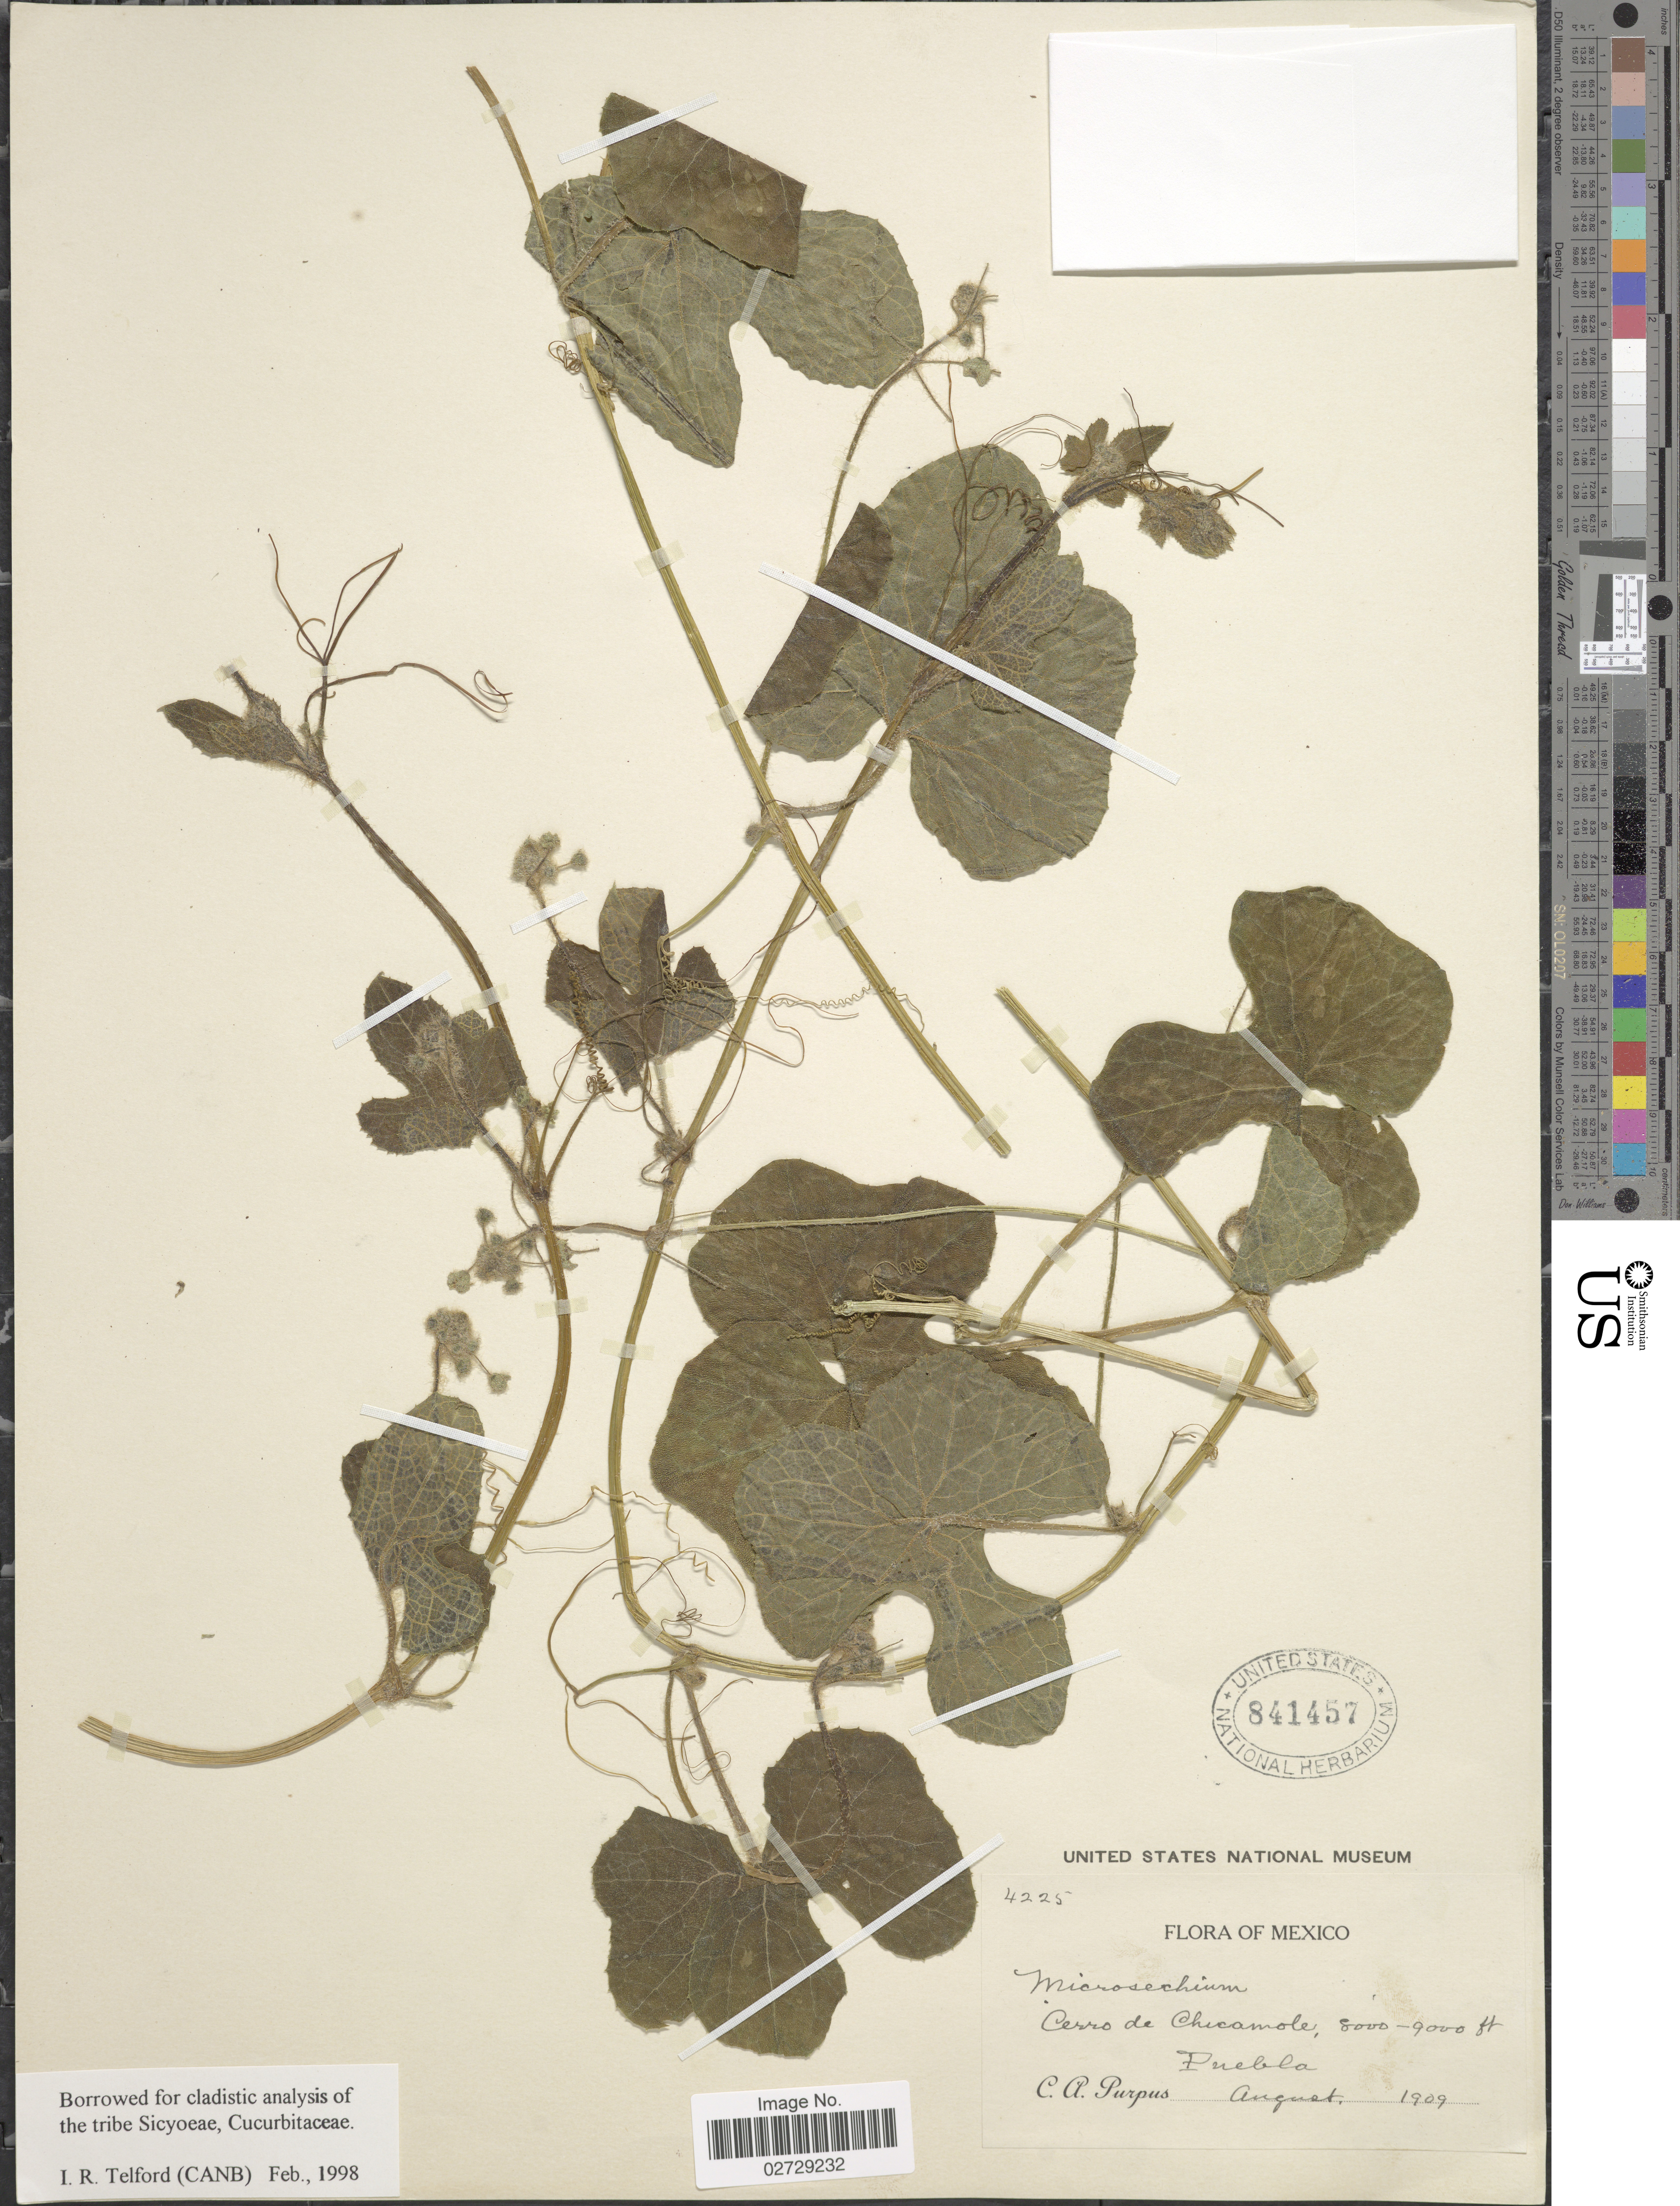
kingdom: Plantae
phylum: Tracheophyta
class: Magnoliopsida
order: Cucurbitales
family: Cucurbitaceae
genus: Microsechium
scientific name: Microsechium sp.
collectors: C. A. Purpus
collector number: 4225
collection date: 1909-08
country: Mexico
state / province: Puebla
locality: Cerro de Chicamole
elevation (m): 2438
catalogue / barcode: US 841457